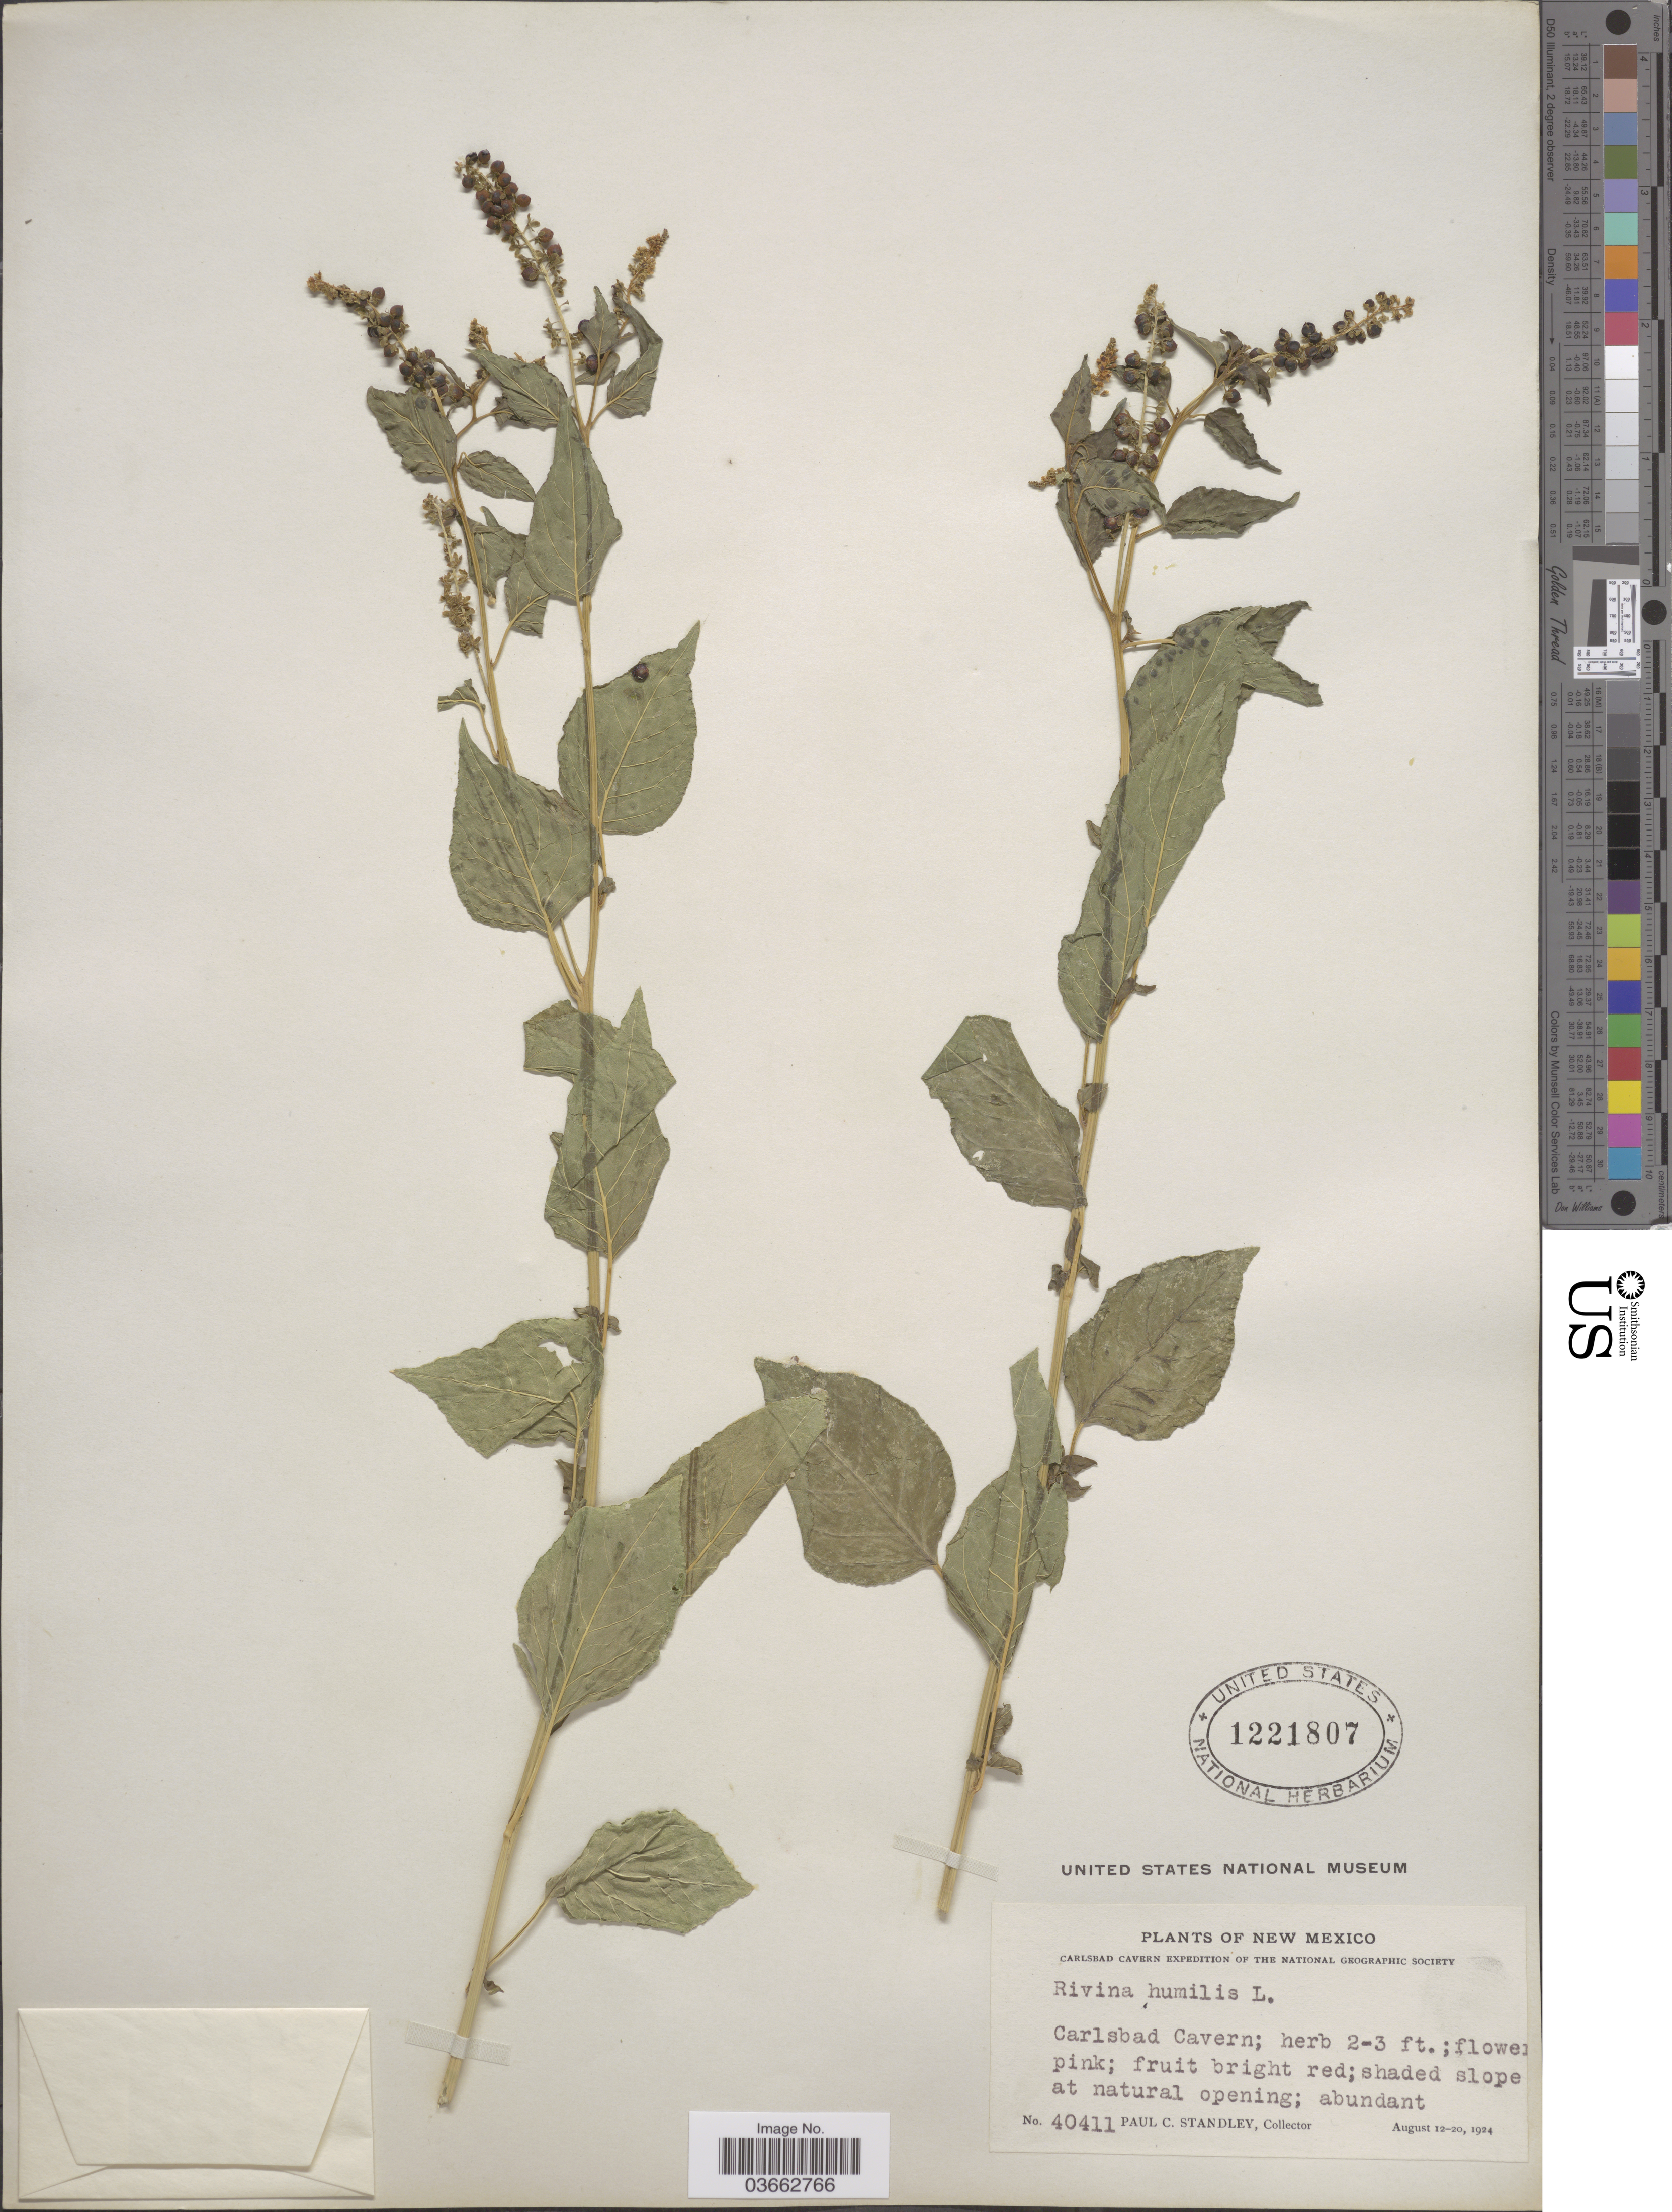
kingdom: Plantae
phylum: Tracheophyta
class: Magnoliopsida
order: Caryophyllales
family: Phytolaccaceae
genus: Rivina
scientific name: Rivina humilis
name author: L.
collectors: P. C. Standley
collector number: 40411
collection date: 1924-08-12/1924-08-20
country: United States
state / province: New Mexico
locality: Carlsbad Cavern.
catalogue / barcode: US 1221807